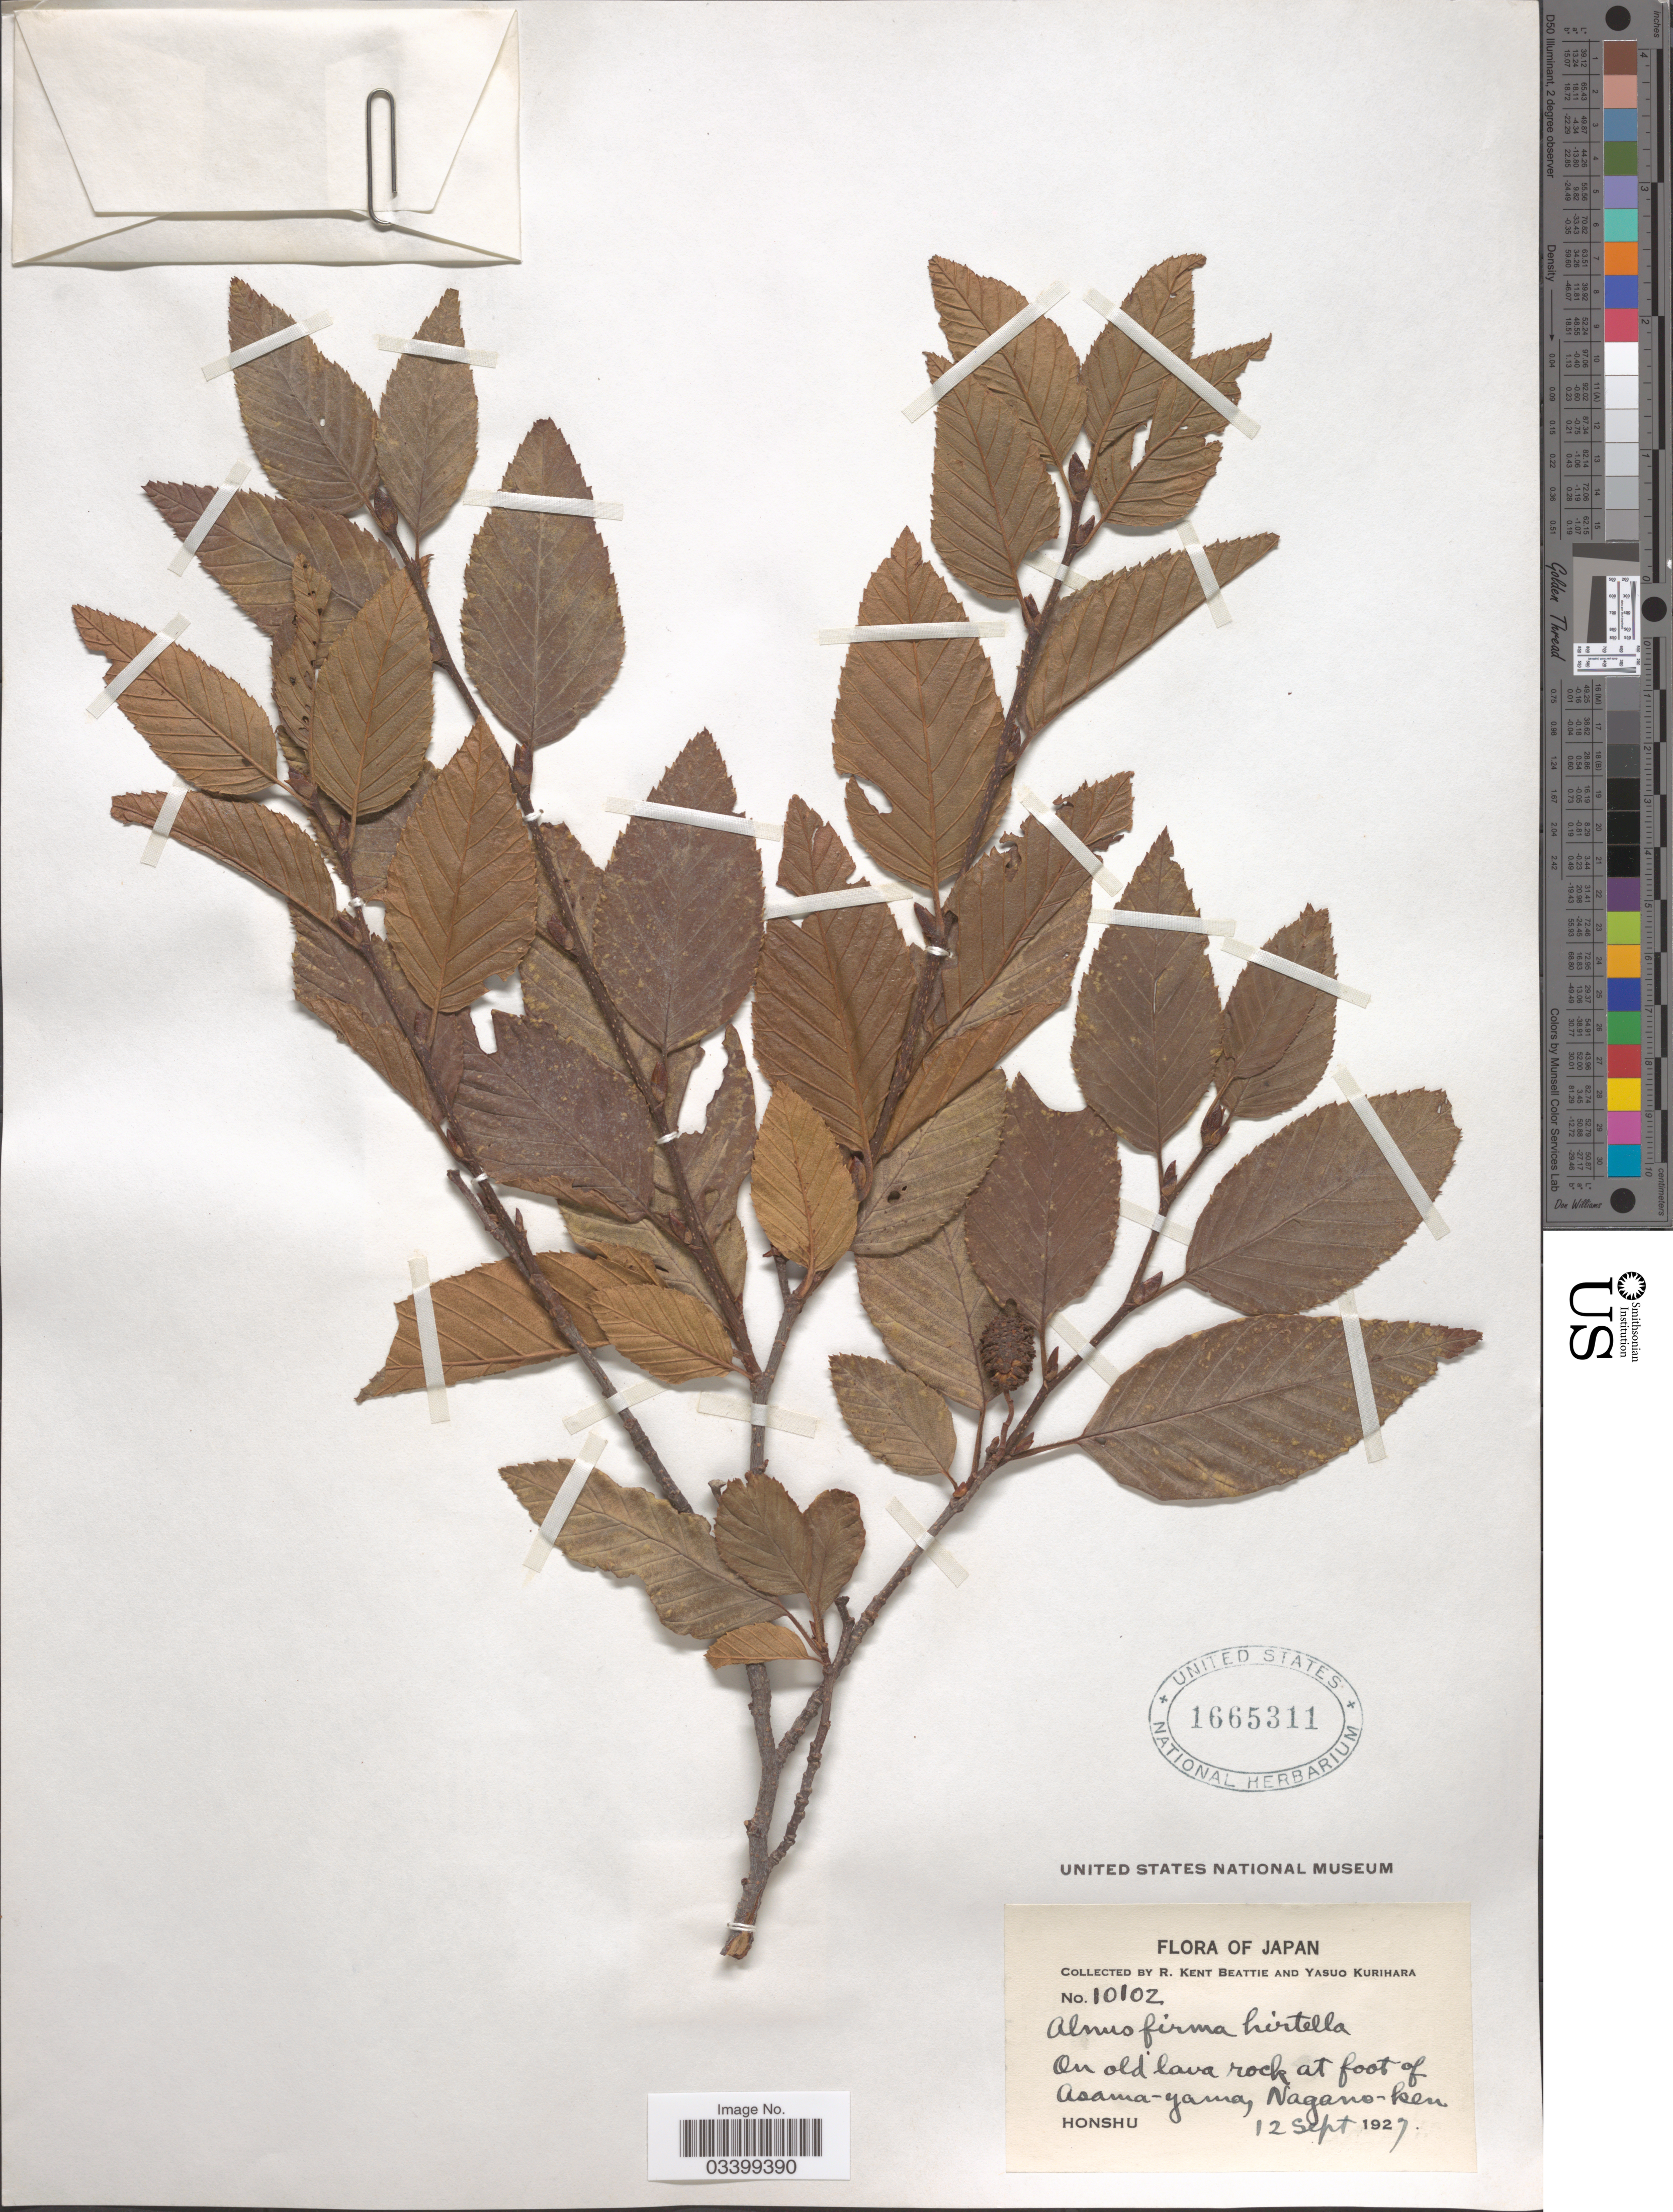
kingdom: Plantae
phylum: Tracheophyta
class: Magnoliopsida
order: Fagales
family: Betulaceae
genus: Alnus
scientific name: Alnus firma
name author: Siebold & Zucc.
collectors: R. K. Beattie & Y. Kurihara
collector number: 10102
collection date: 1927-09-12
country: Japan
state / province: Nagano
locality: On old lava rock at foot of Asama-yama, Nagano-ken. Honshu.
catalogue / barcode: US 1665311